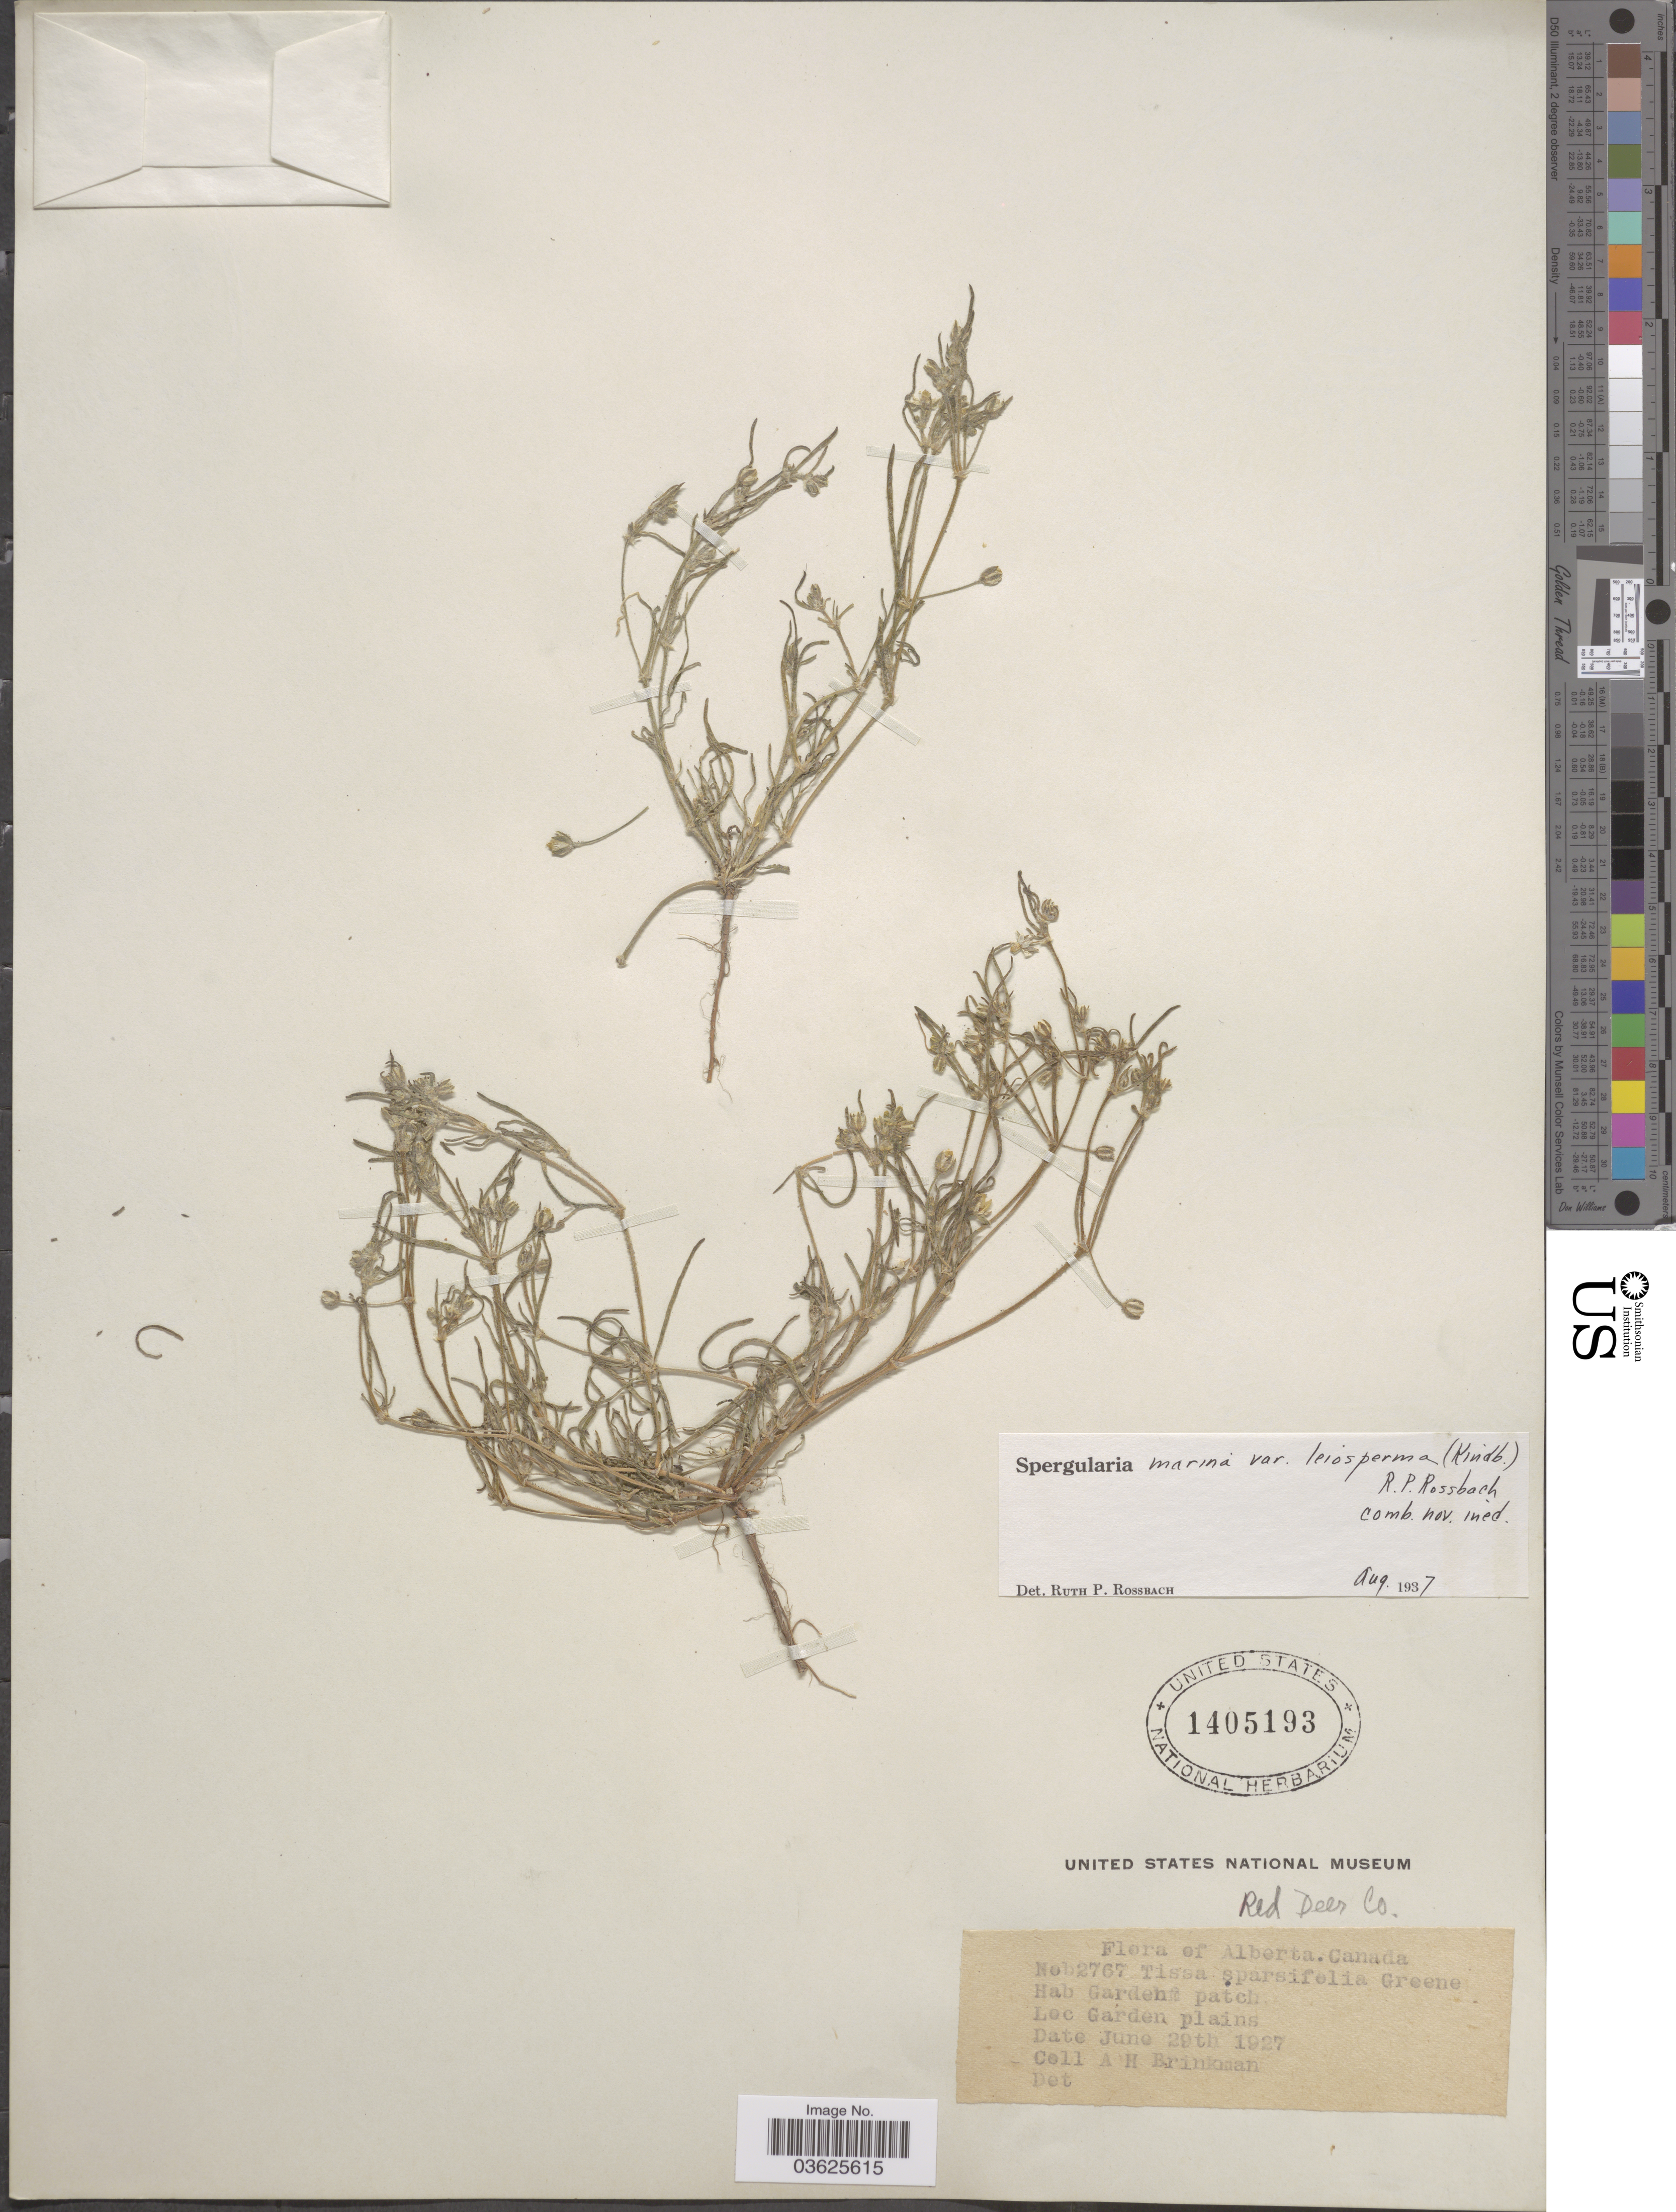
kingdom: Plantae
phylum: Tracheophyta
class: Magnoliopsida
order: Caryophyllales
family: Caryophyllaceae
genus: Spergularia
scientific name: Spergularia marina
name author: (L.) Griseb.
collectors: A. Brinkman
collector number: b2767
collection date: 1927-06-29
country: Canada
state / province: Alberta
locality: Red Deer Co. Garden plains.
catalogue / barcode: US 1405193